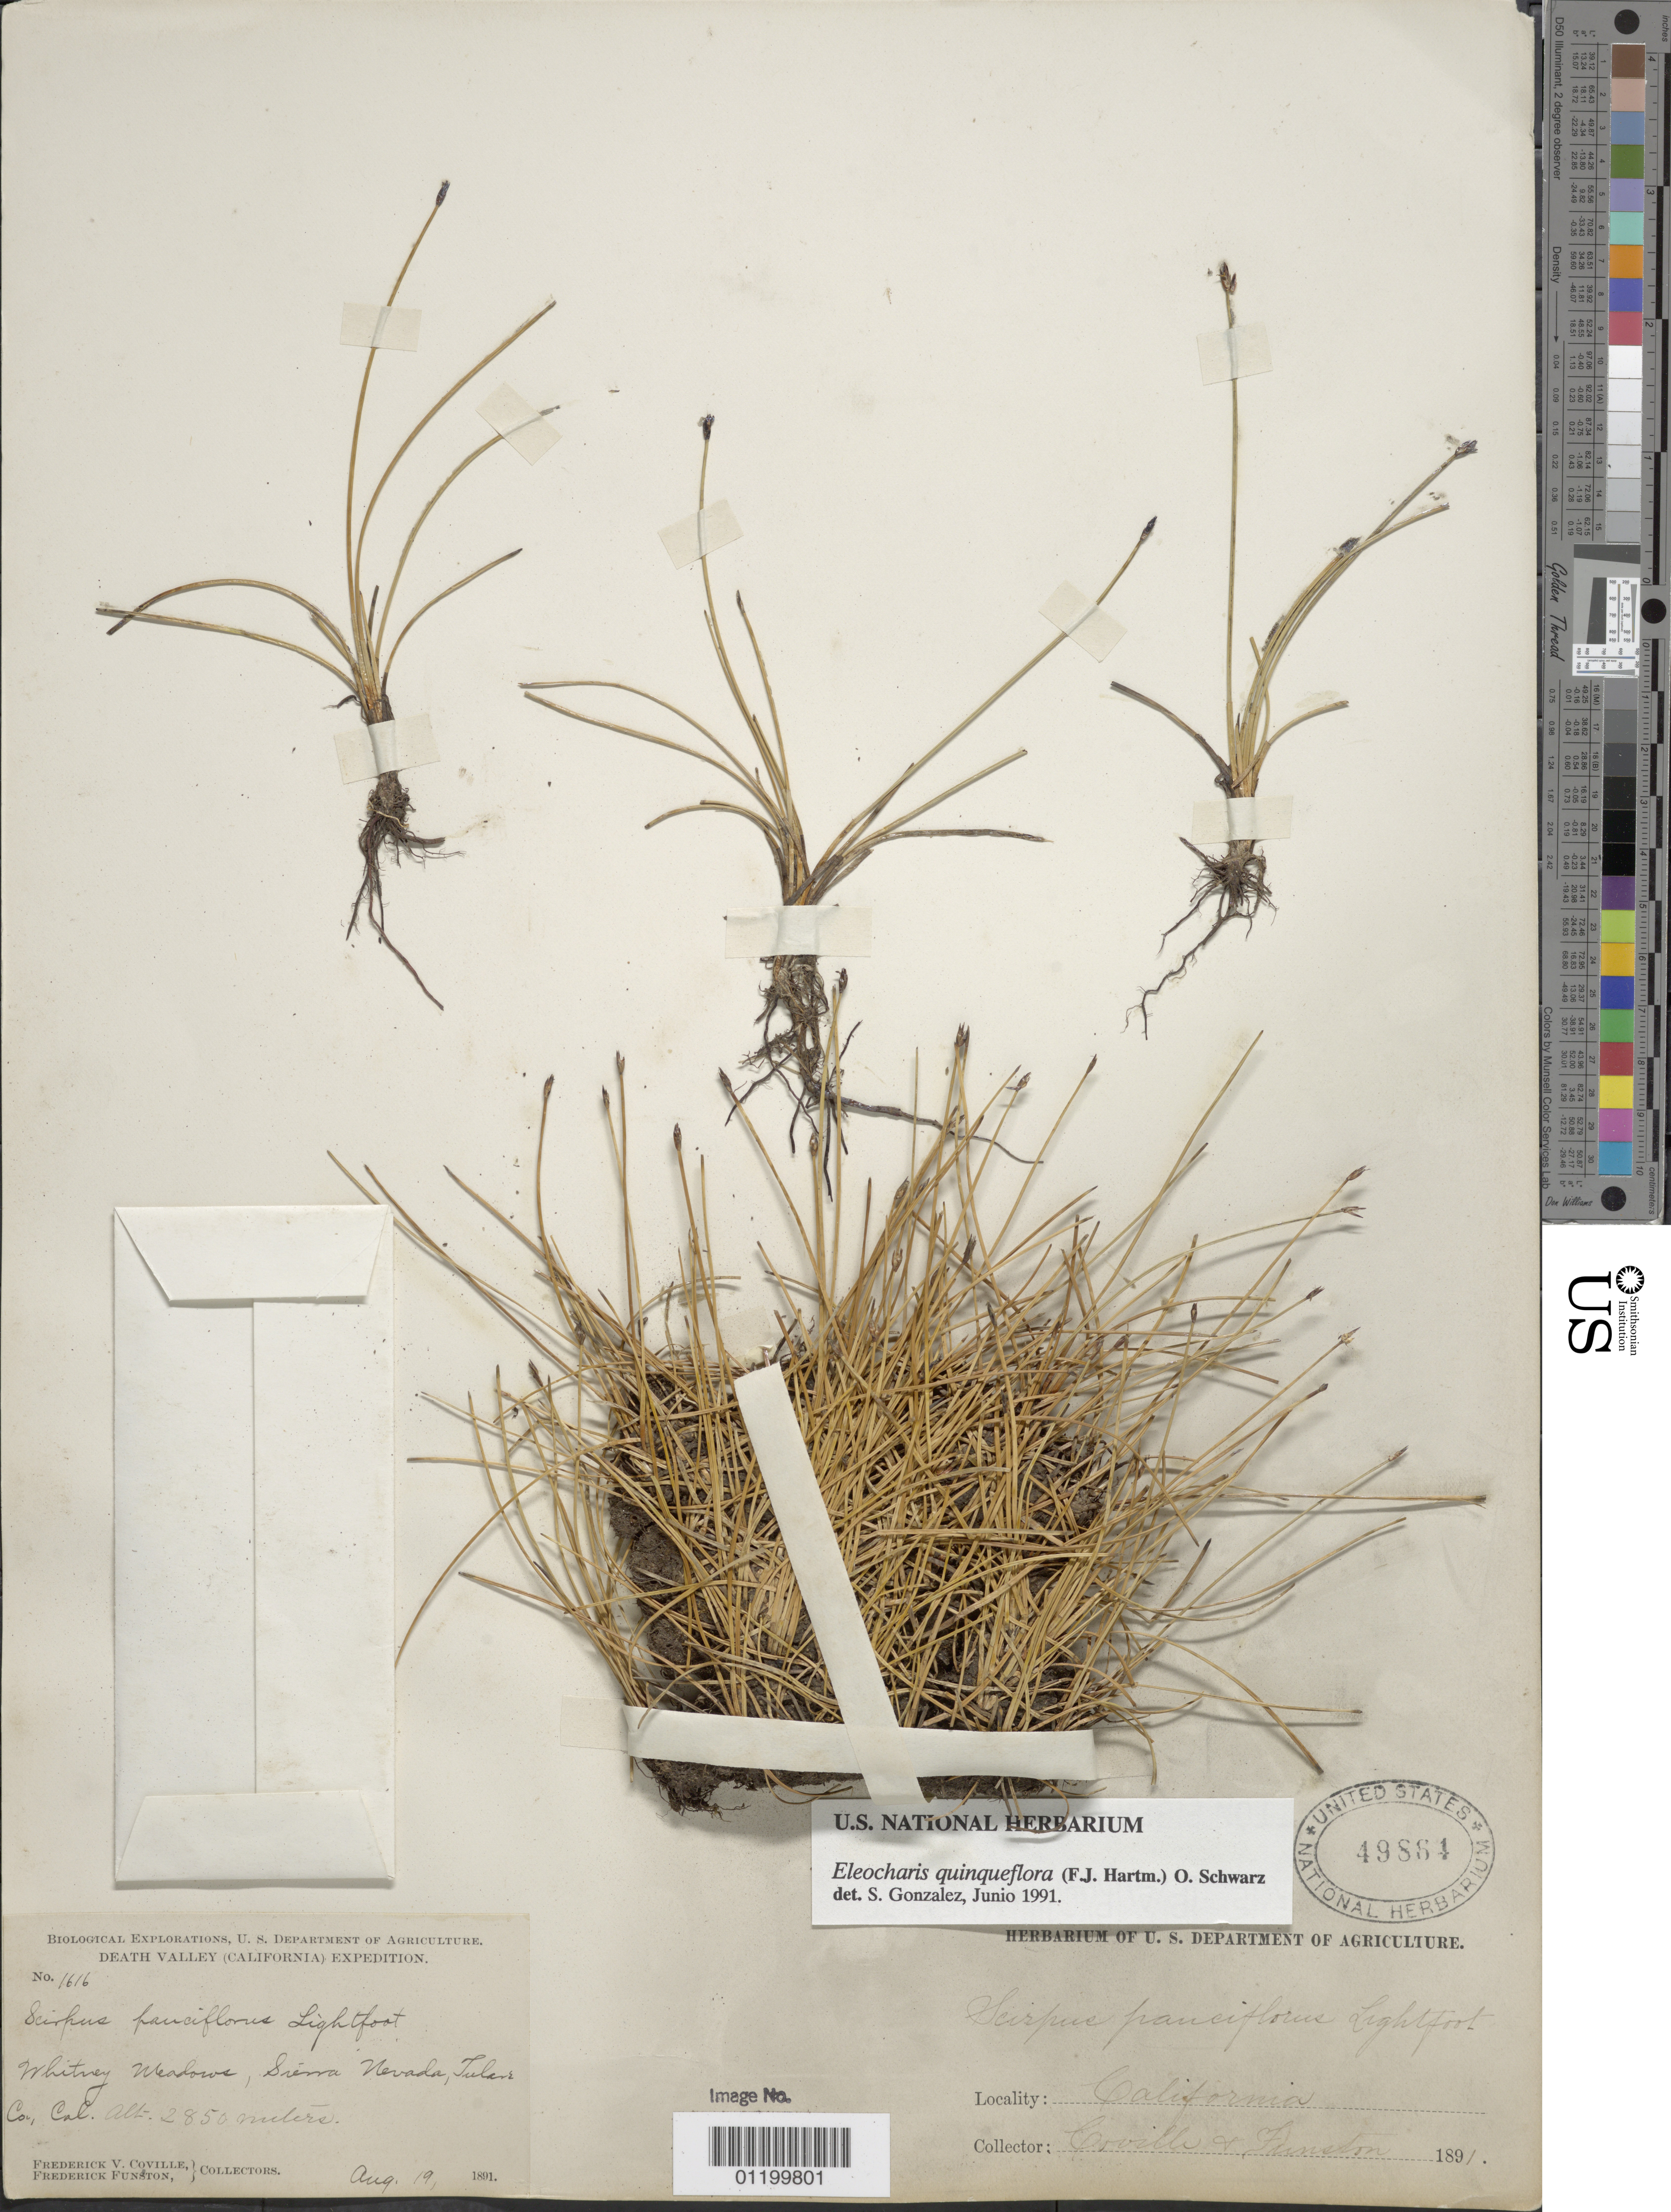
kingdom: Plantae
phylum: Tracheophyta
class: Liliopsida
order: Poales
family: Cyperaceae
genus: Eleocharis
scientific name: Eleocharis quinqueflora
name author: (Hartmann) O. Schwarz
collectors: F. V. Coville & F. Funston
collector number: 1616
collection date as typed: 19 Aug 1891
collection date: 1891-08-19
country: United States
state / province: California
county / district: Tulare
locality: Whitney Meadows.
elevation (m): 2850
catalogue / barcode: US 49864